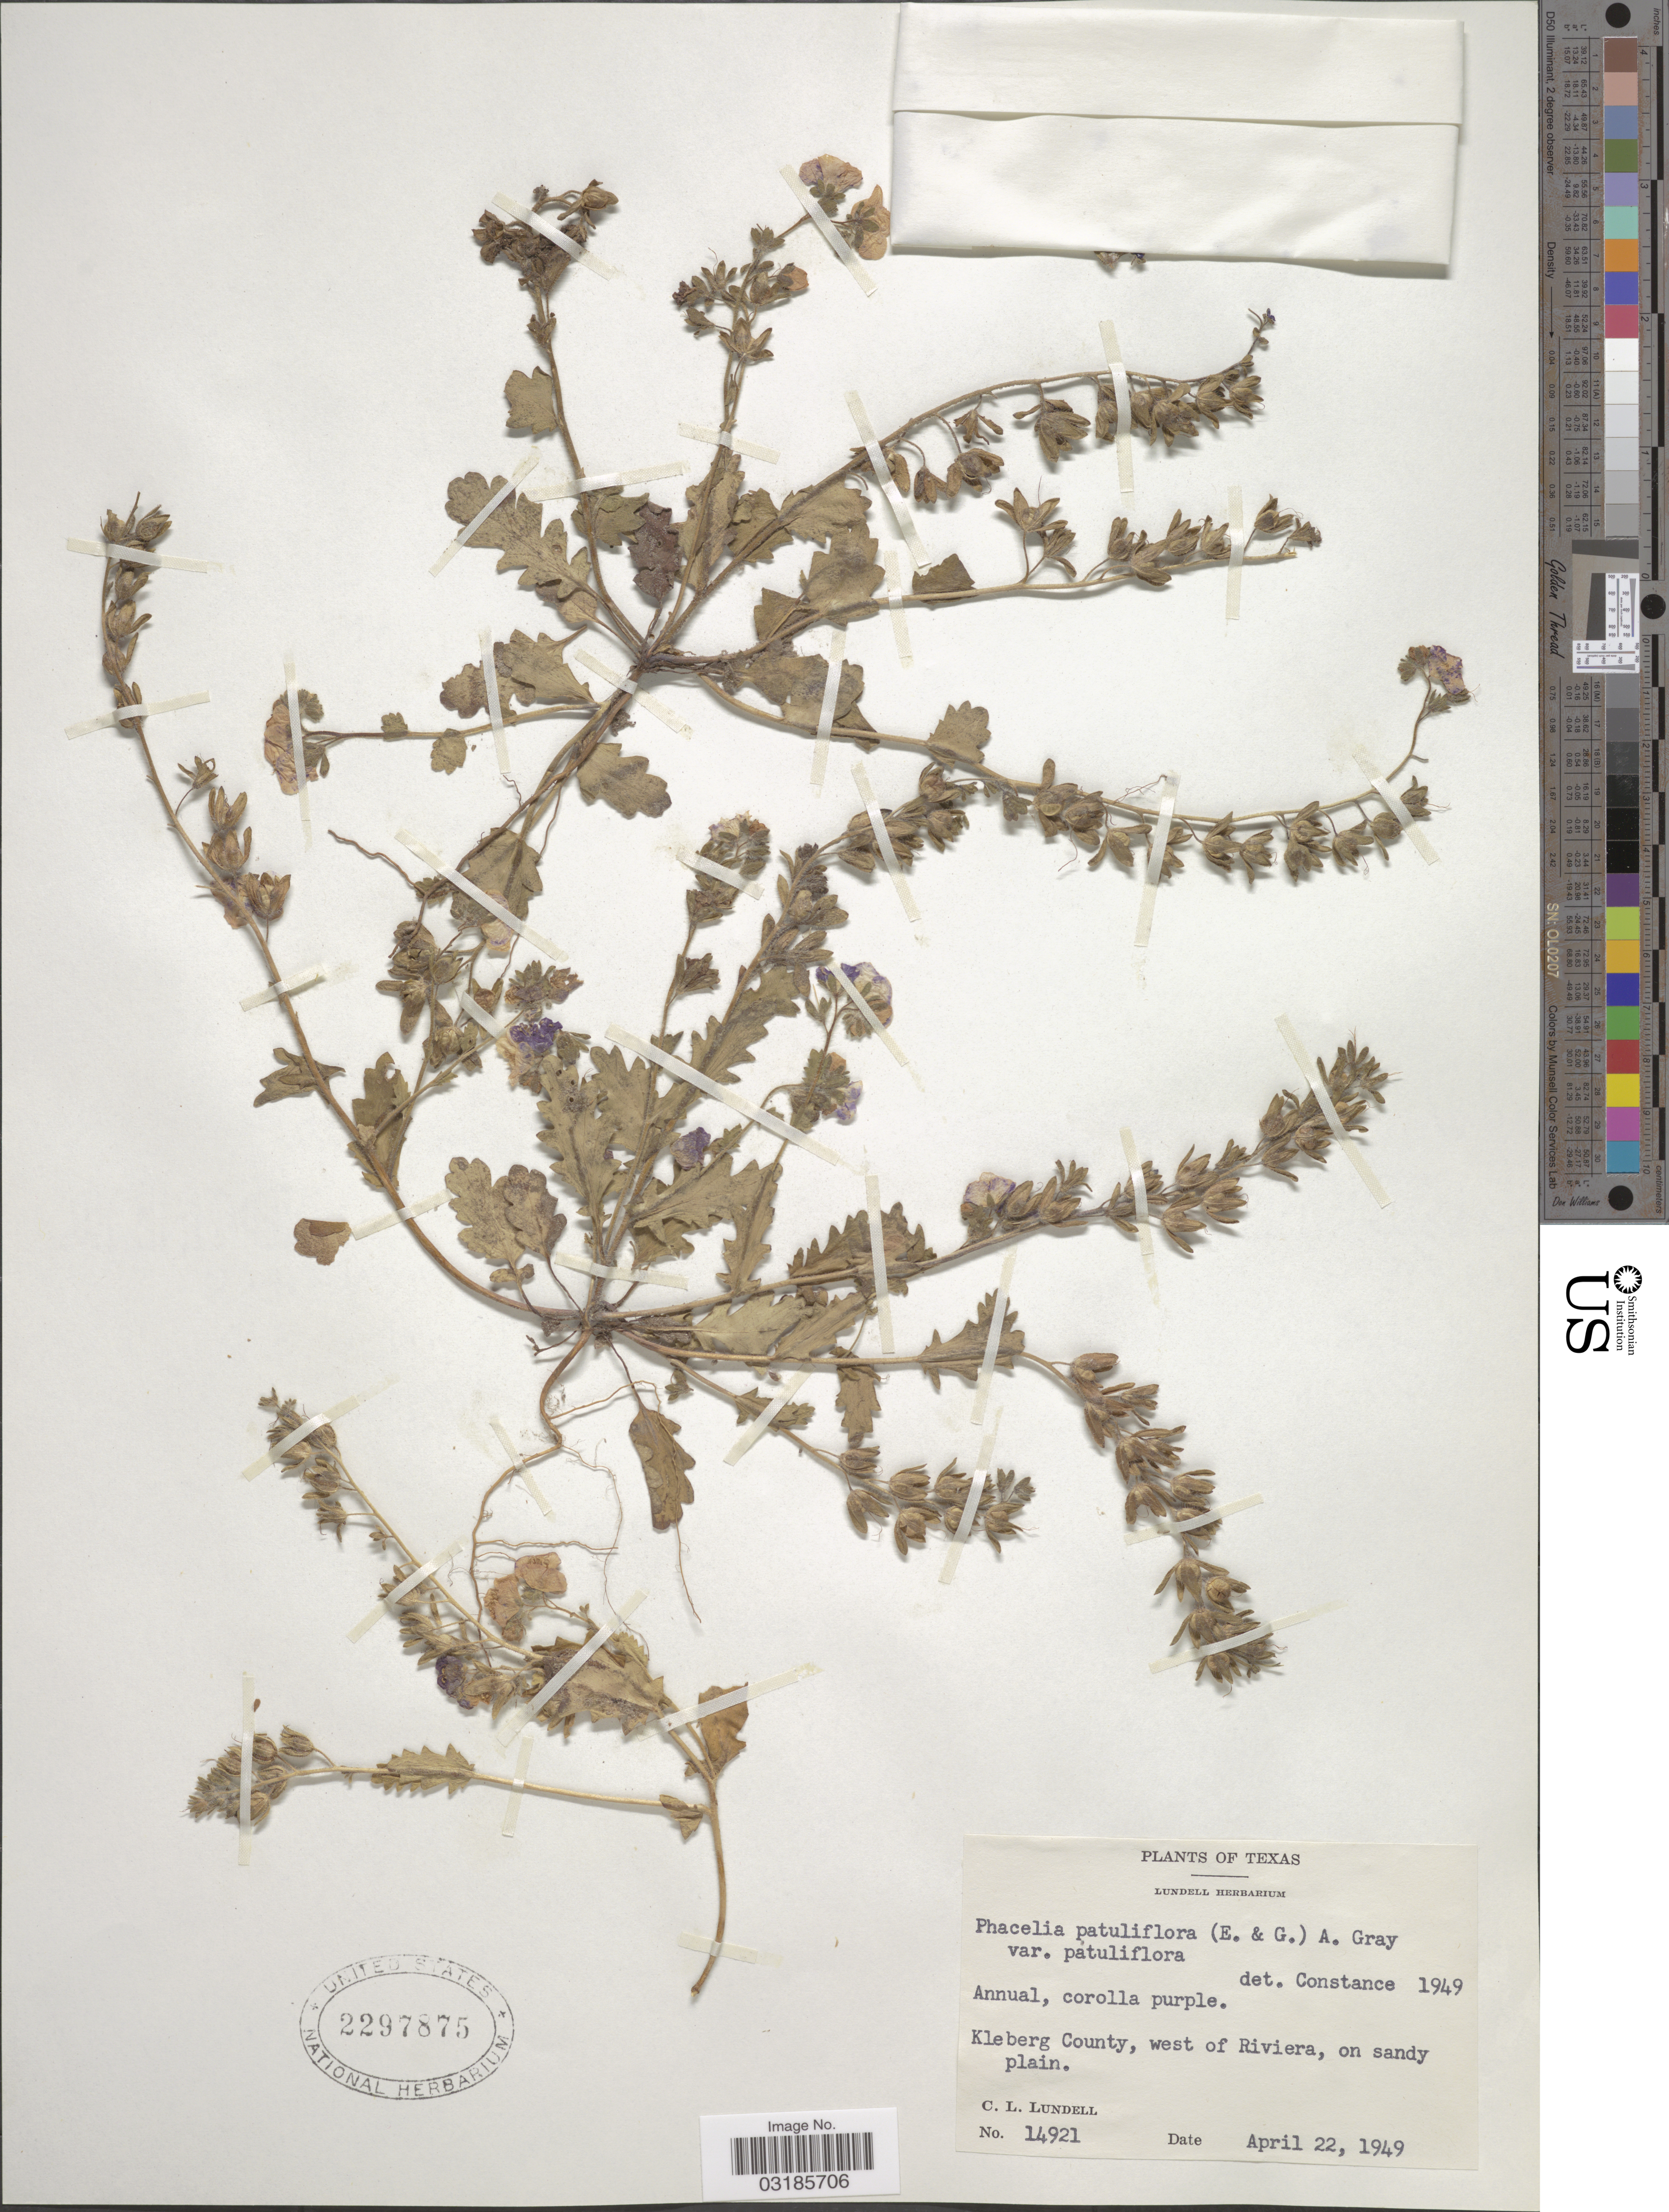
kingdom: Plantae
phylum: Tracheophyta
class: Magnoliopsida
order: Boraginales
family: Hydrophyllaceae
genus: Phacelia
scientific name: Phacelia patuliflora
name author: (Engelm. & A. Gray) A. Gray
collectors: C. L. Lundell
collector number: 14921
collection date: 1949-04-22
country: United States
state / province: Texas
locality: Kleberg County, west of Riviera, on sandy plain.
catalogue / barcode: US 2297875